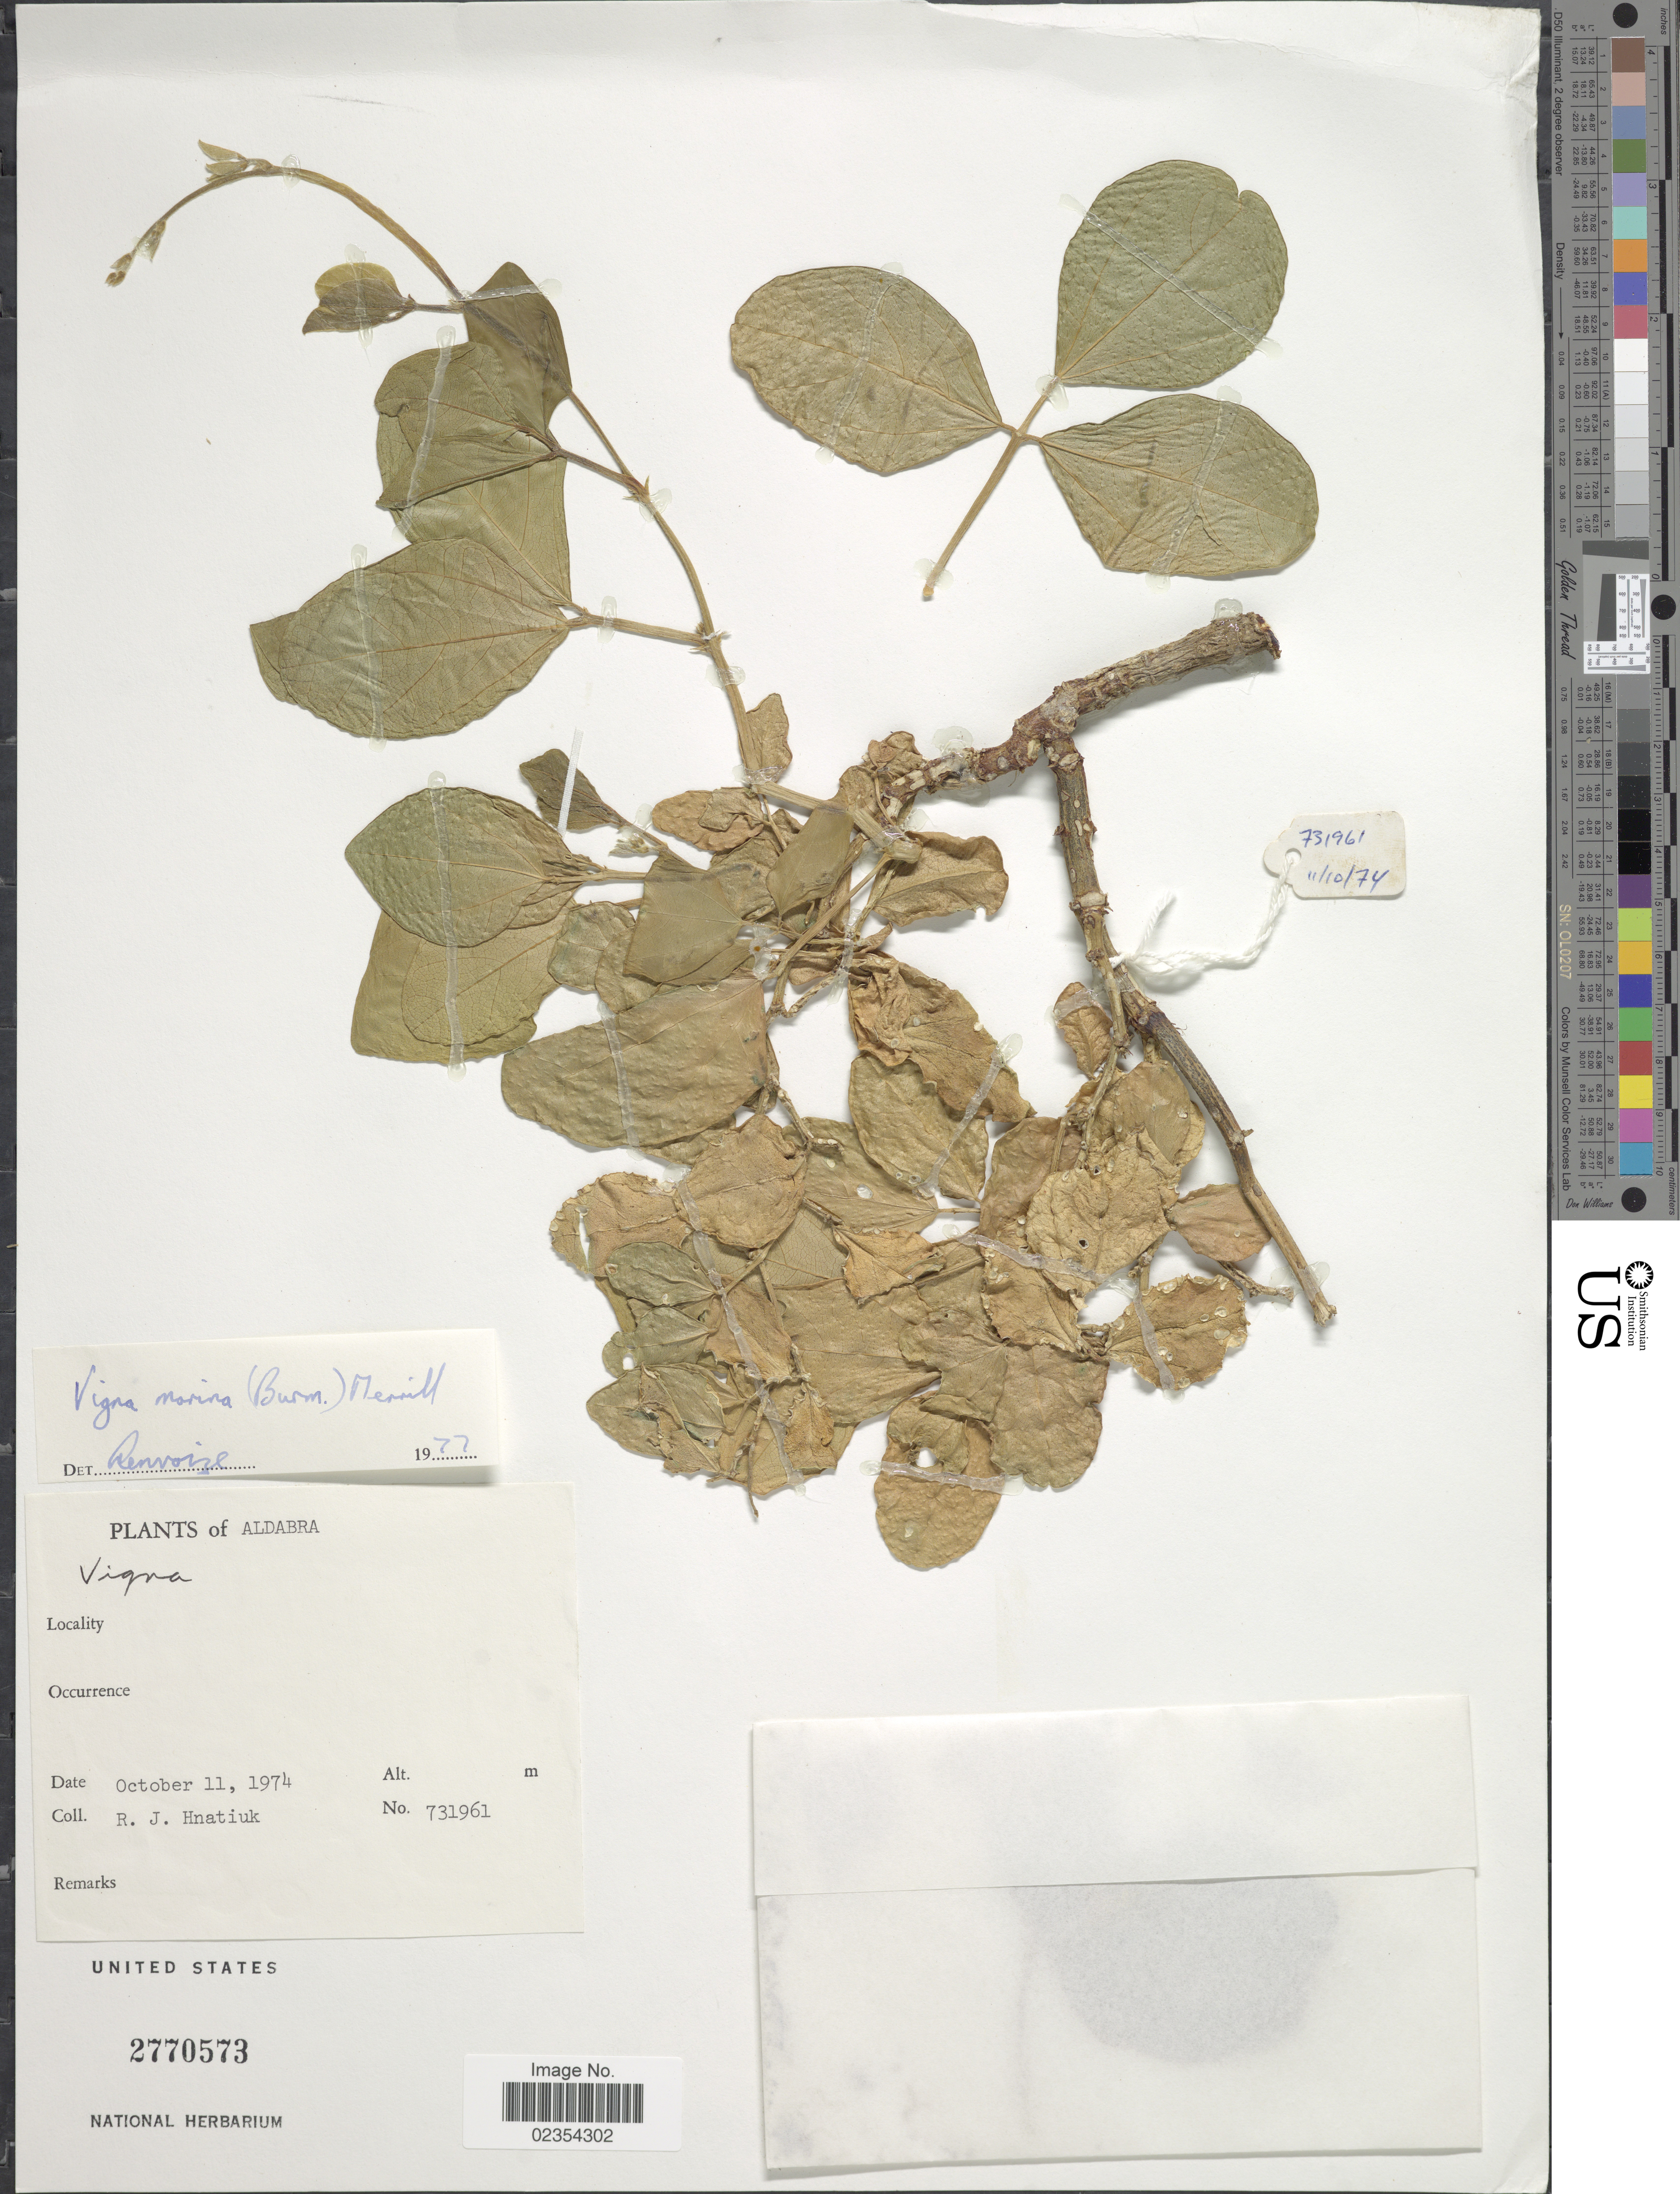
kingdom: Plantae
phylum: Tracheophyta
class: Magnoliopsida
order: Fabales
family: Fabaceae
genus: Vigna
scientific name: Vigna marina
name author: (Burm.) Merr.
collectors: R. Hnatiuk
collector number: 731961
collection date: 1974-10-11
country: Seychelles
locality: Aldabra.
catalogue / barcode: US 2770573